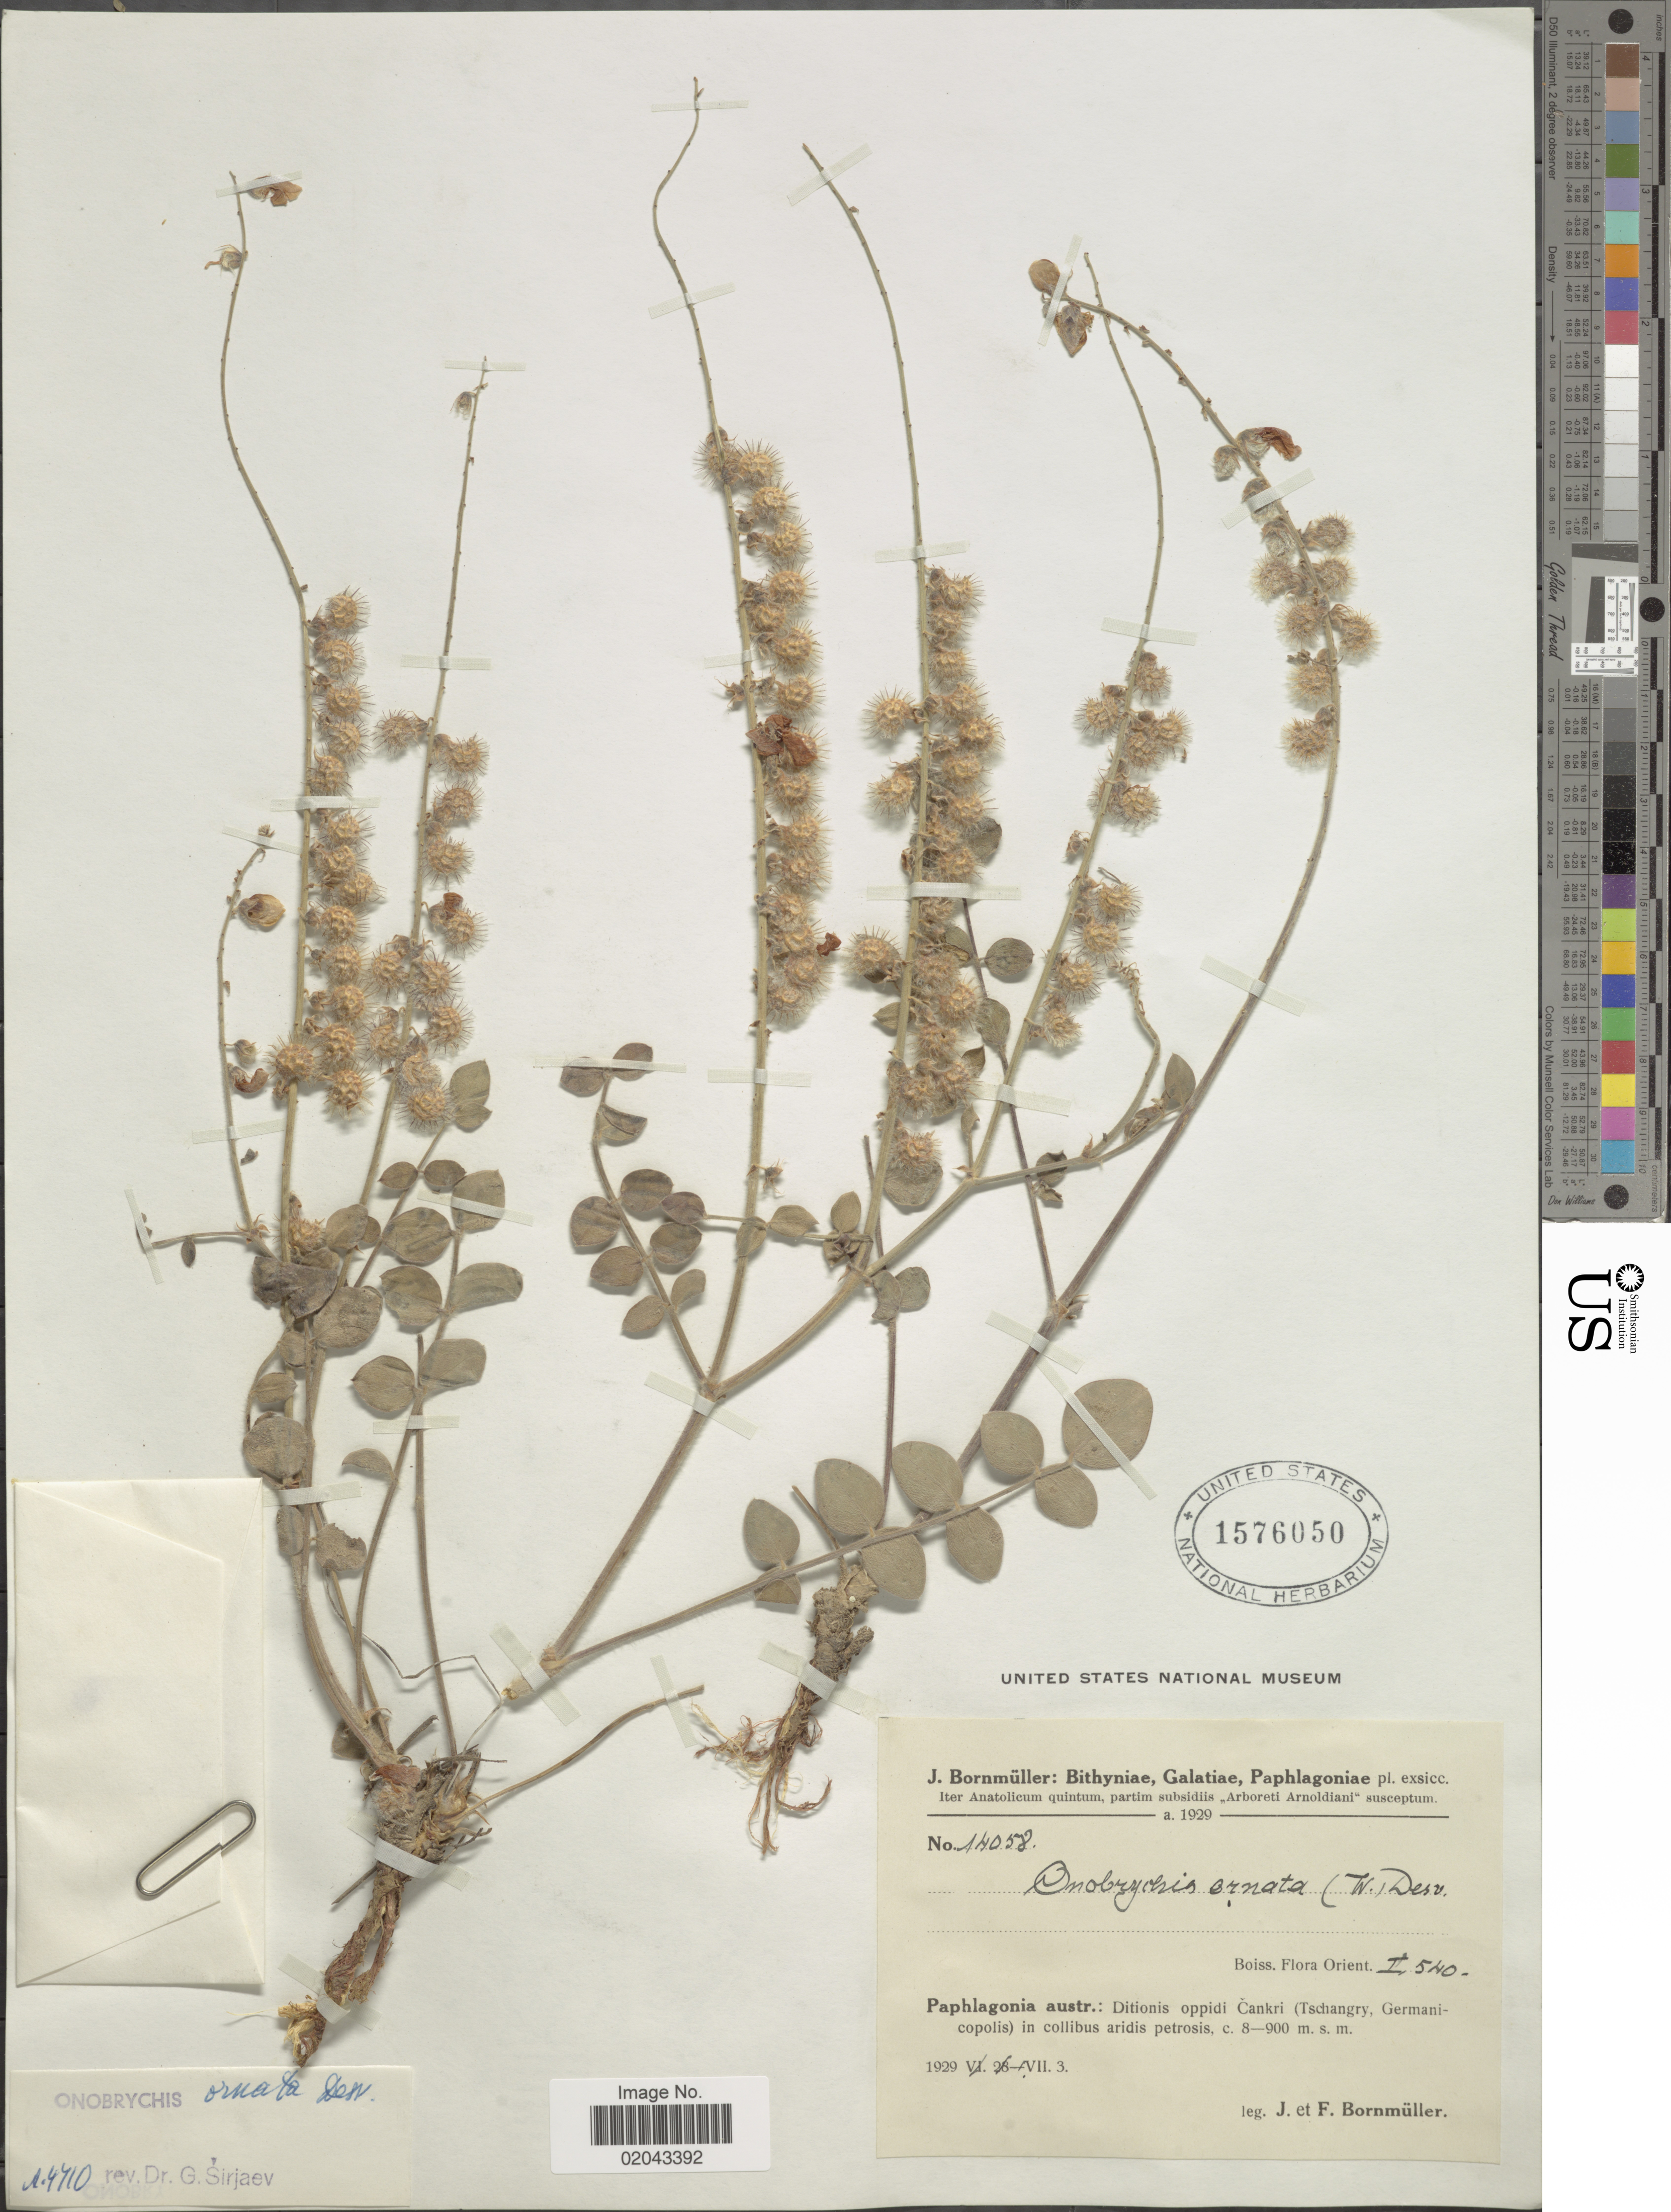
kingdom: Plantae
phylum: Tracheophyta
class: Magnoliopsida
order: Fabales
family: Fabaceae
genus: Onobrychis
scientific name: Onobrychis ornata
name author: Desv.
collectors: J. Bornmüller & F. Bornmüller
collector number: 14058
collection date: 1929-07-03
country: Turkey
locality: Paphlagonia austr.: Ditionis oppidi Cankri (Tschangry, Germanicopolis) in collibus aridis petrosis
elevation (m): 800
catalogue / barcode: US 1576050